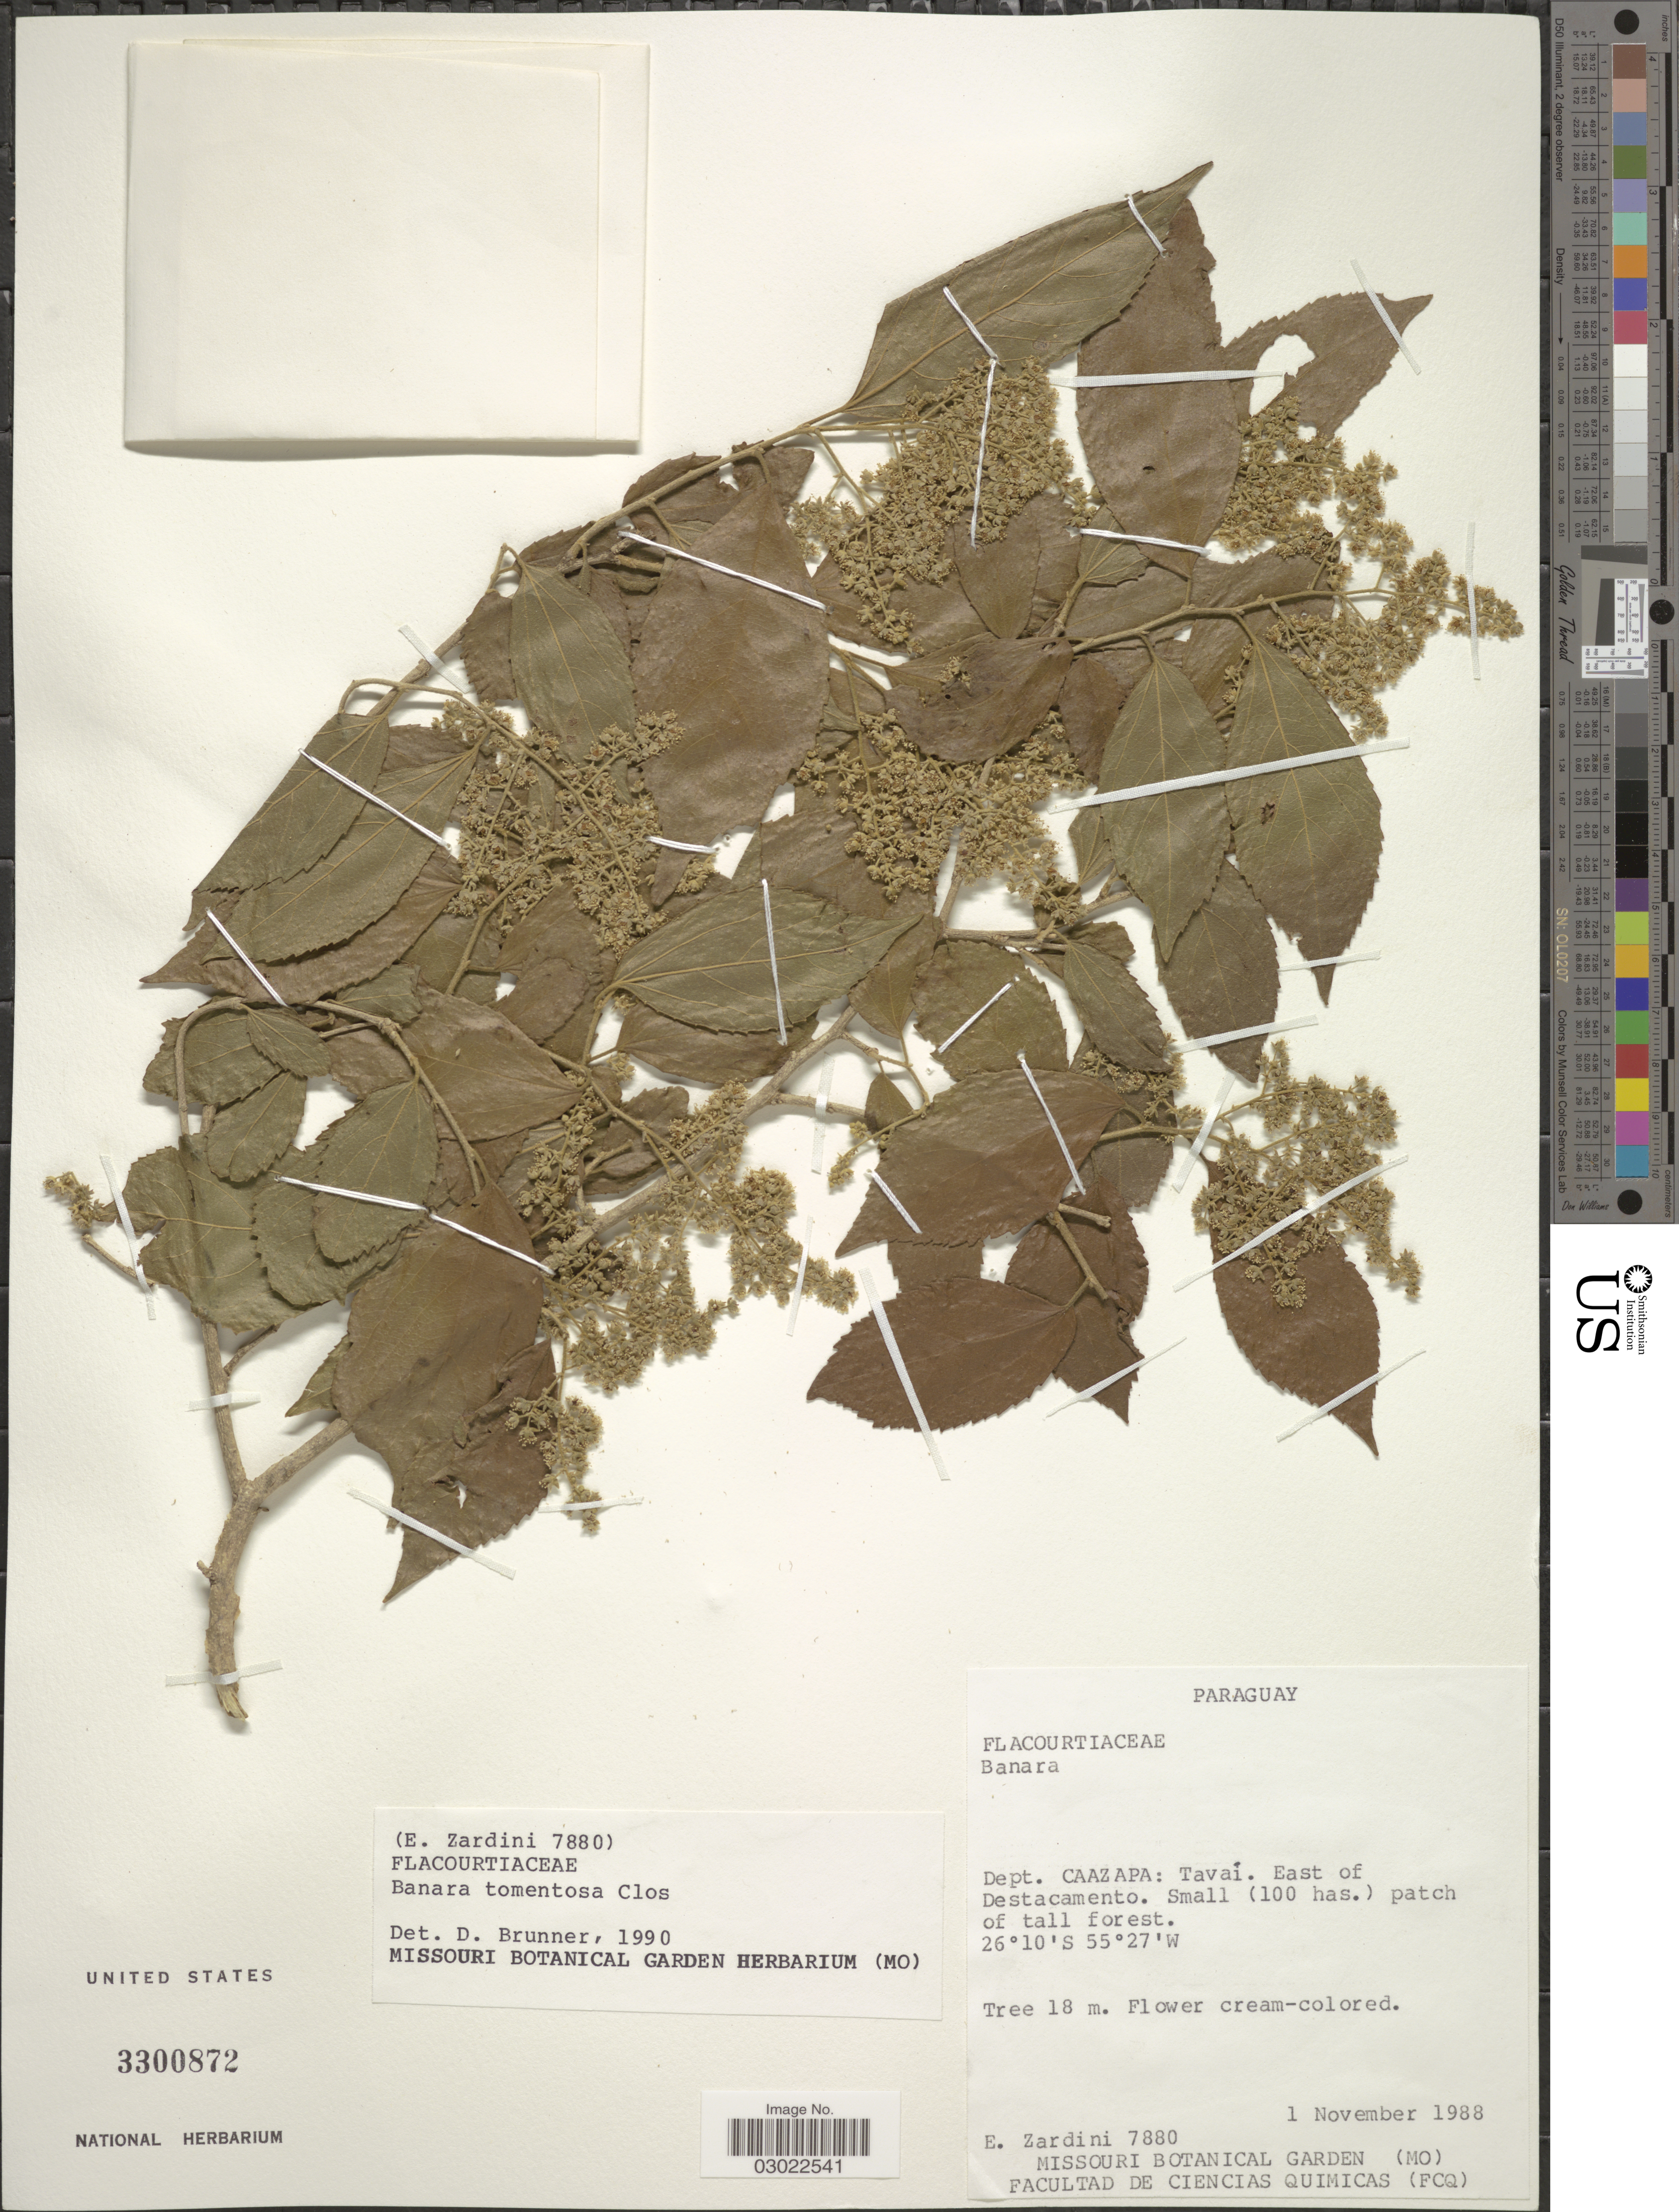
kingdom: Plantae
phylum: Tracheophyta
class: Magnoliopsida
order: Malpighiales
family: Salicaceae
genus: Banara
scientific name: Banara tomentosa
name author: Clos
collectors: E. Zardini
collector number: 7880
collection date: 1988-11-01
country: Paraguay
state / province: Caazapa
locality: Dept. Caazapa: Tavaí. East of Destacamento.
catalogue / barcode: US 3300872